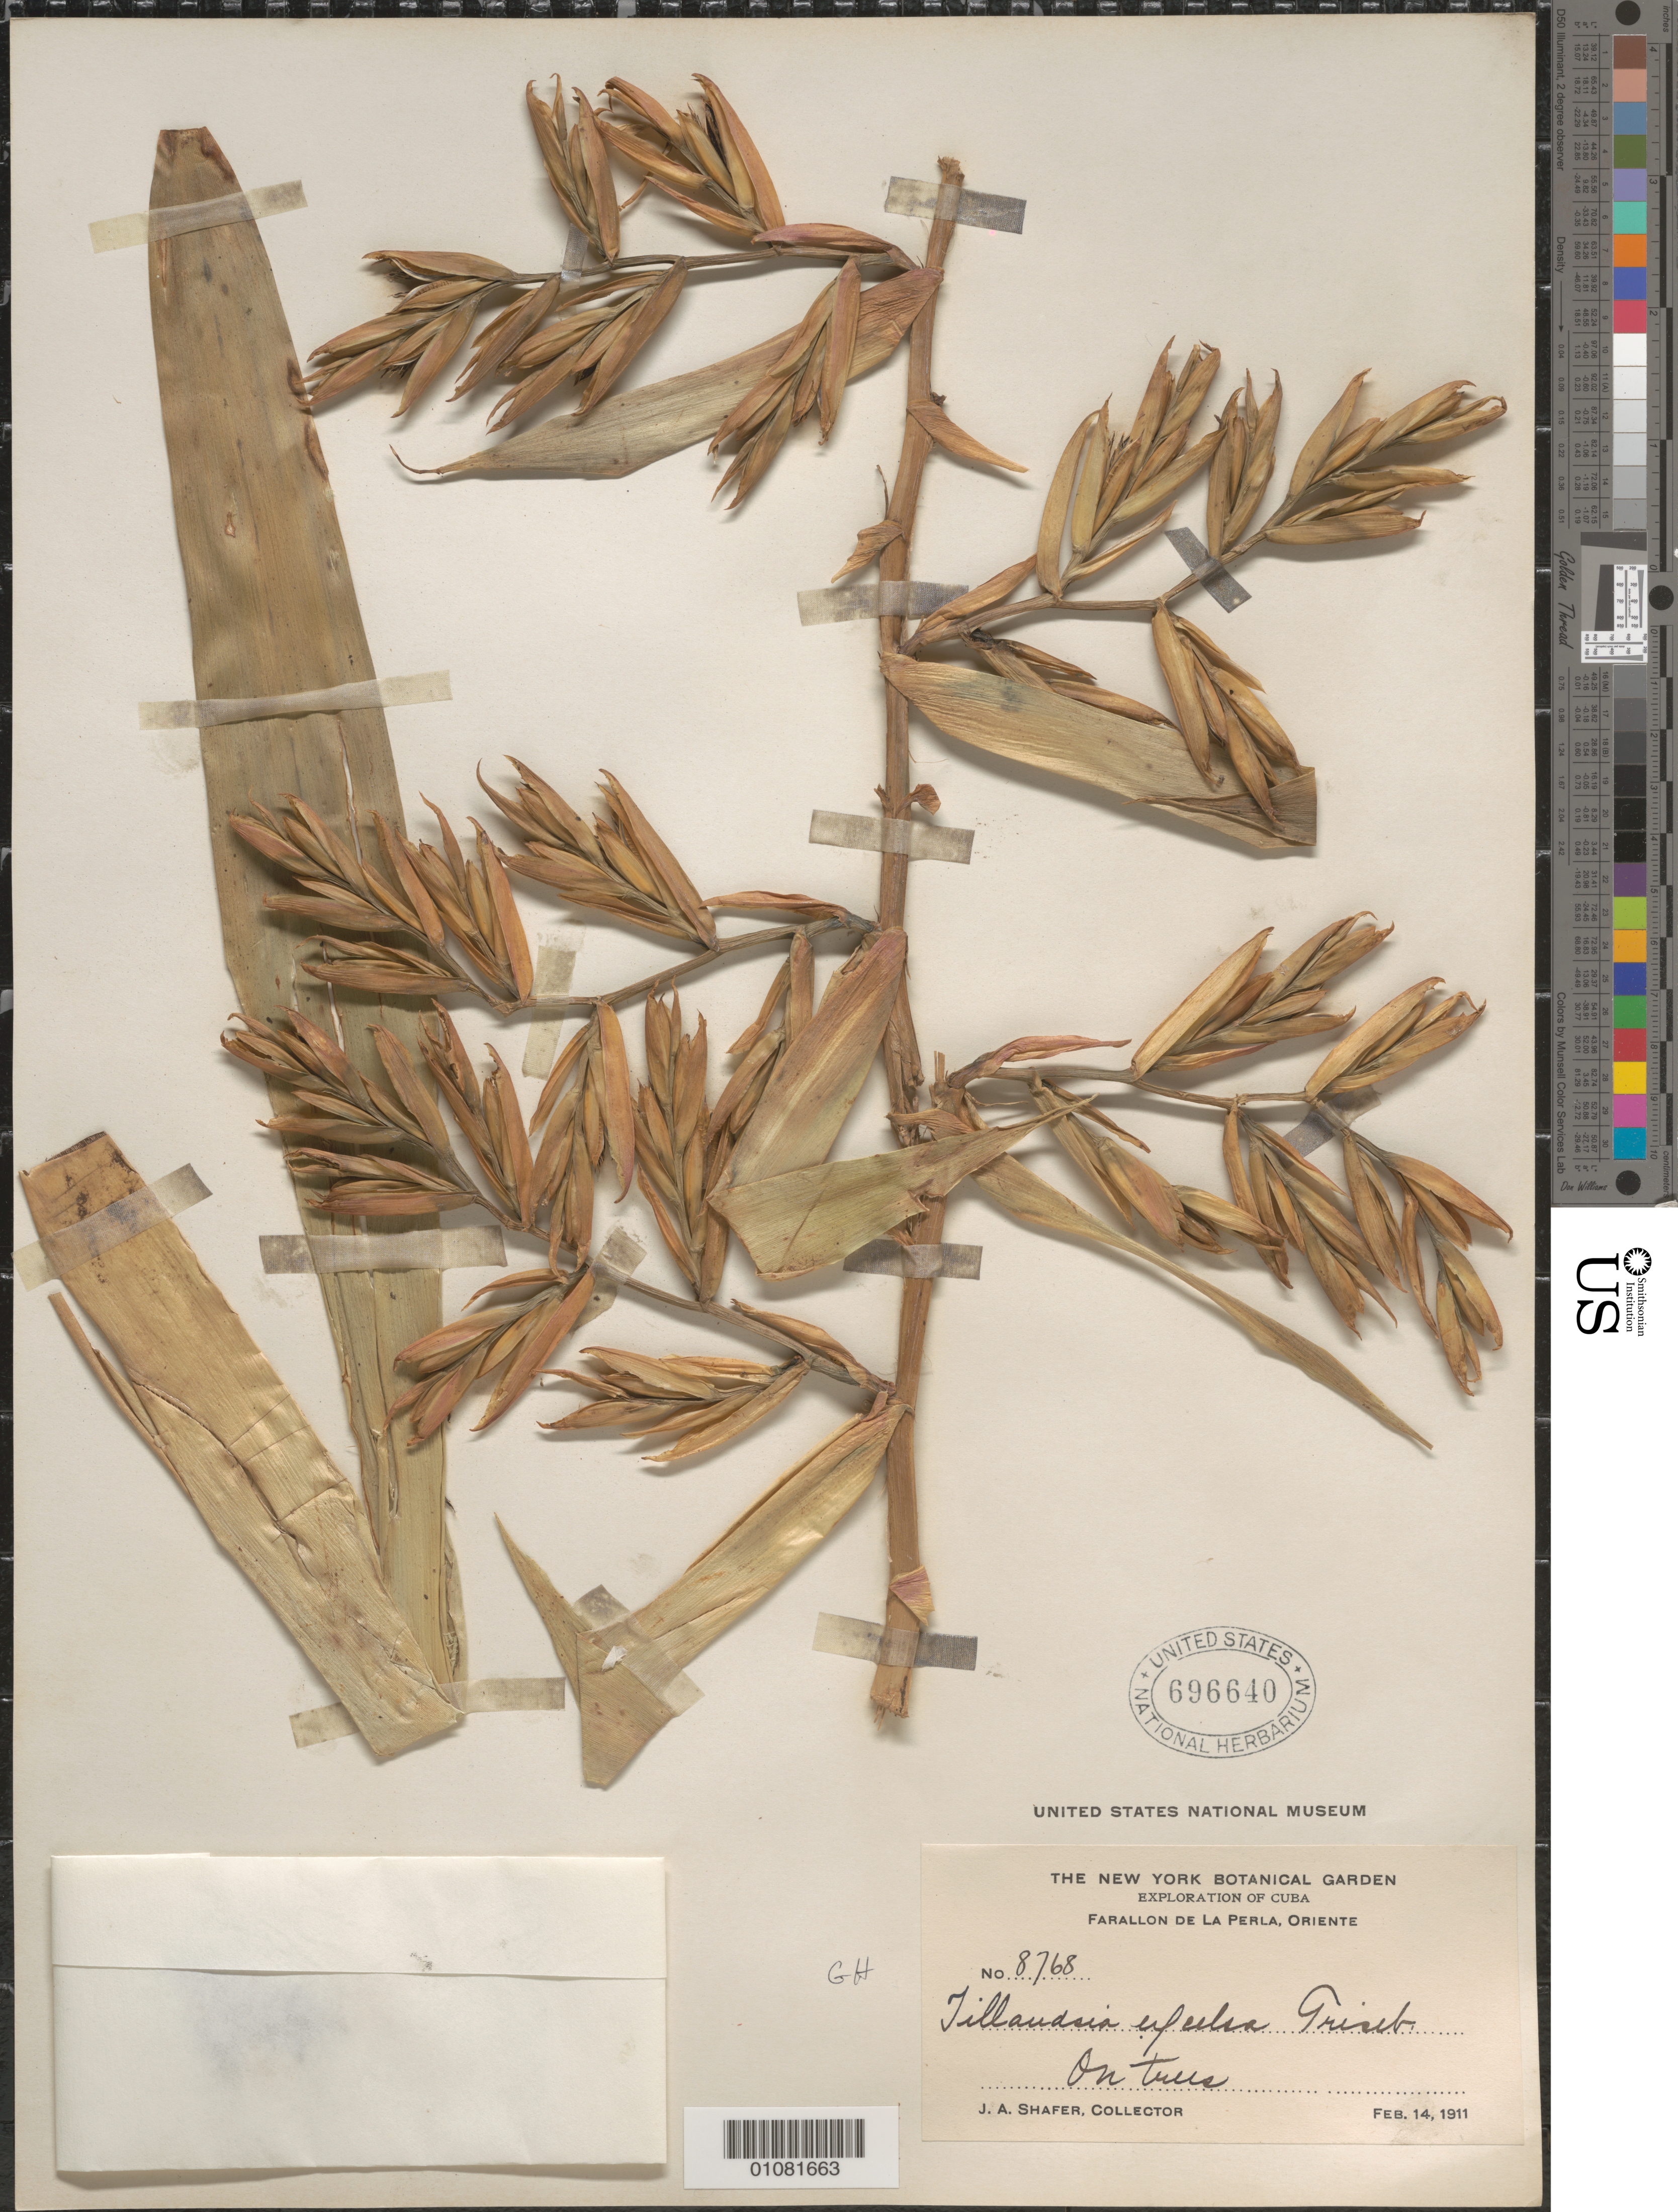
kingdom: Plantae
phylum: Tracheophyta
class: Liliopsida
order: Poales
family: Bromeliaceae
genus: Tillandsia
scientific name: Tillandsia excelsa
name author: Griseb.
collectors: J. A. Shafer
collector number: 8768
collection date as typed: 14 Feb 1911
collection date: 1911-02-14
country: Cuba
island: Cuba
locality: Farallon de la Perla, Oriente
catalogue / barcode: US 696640